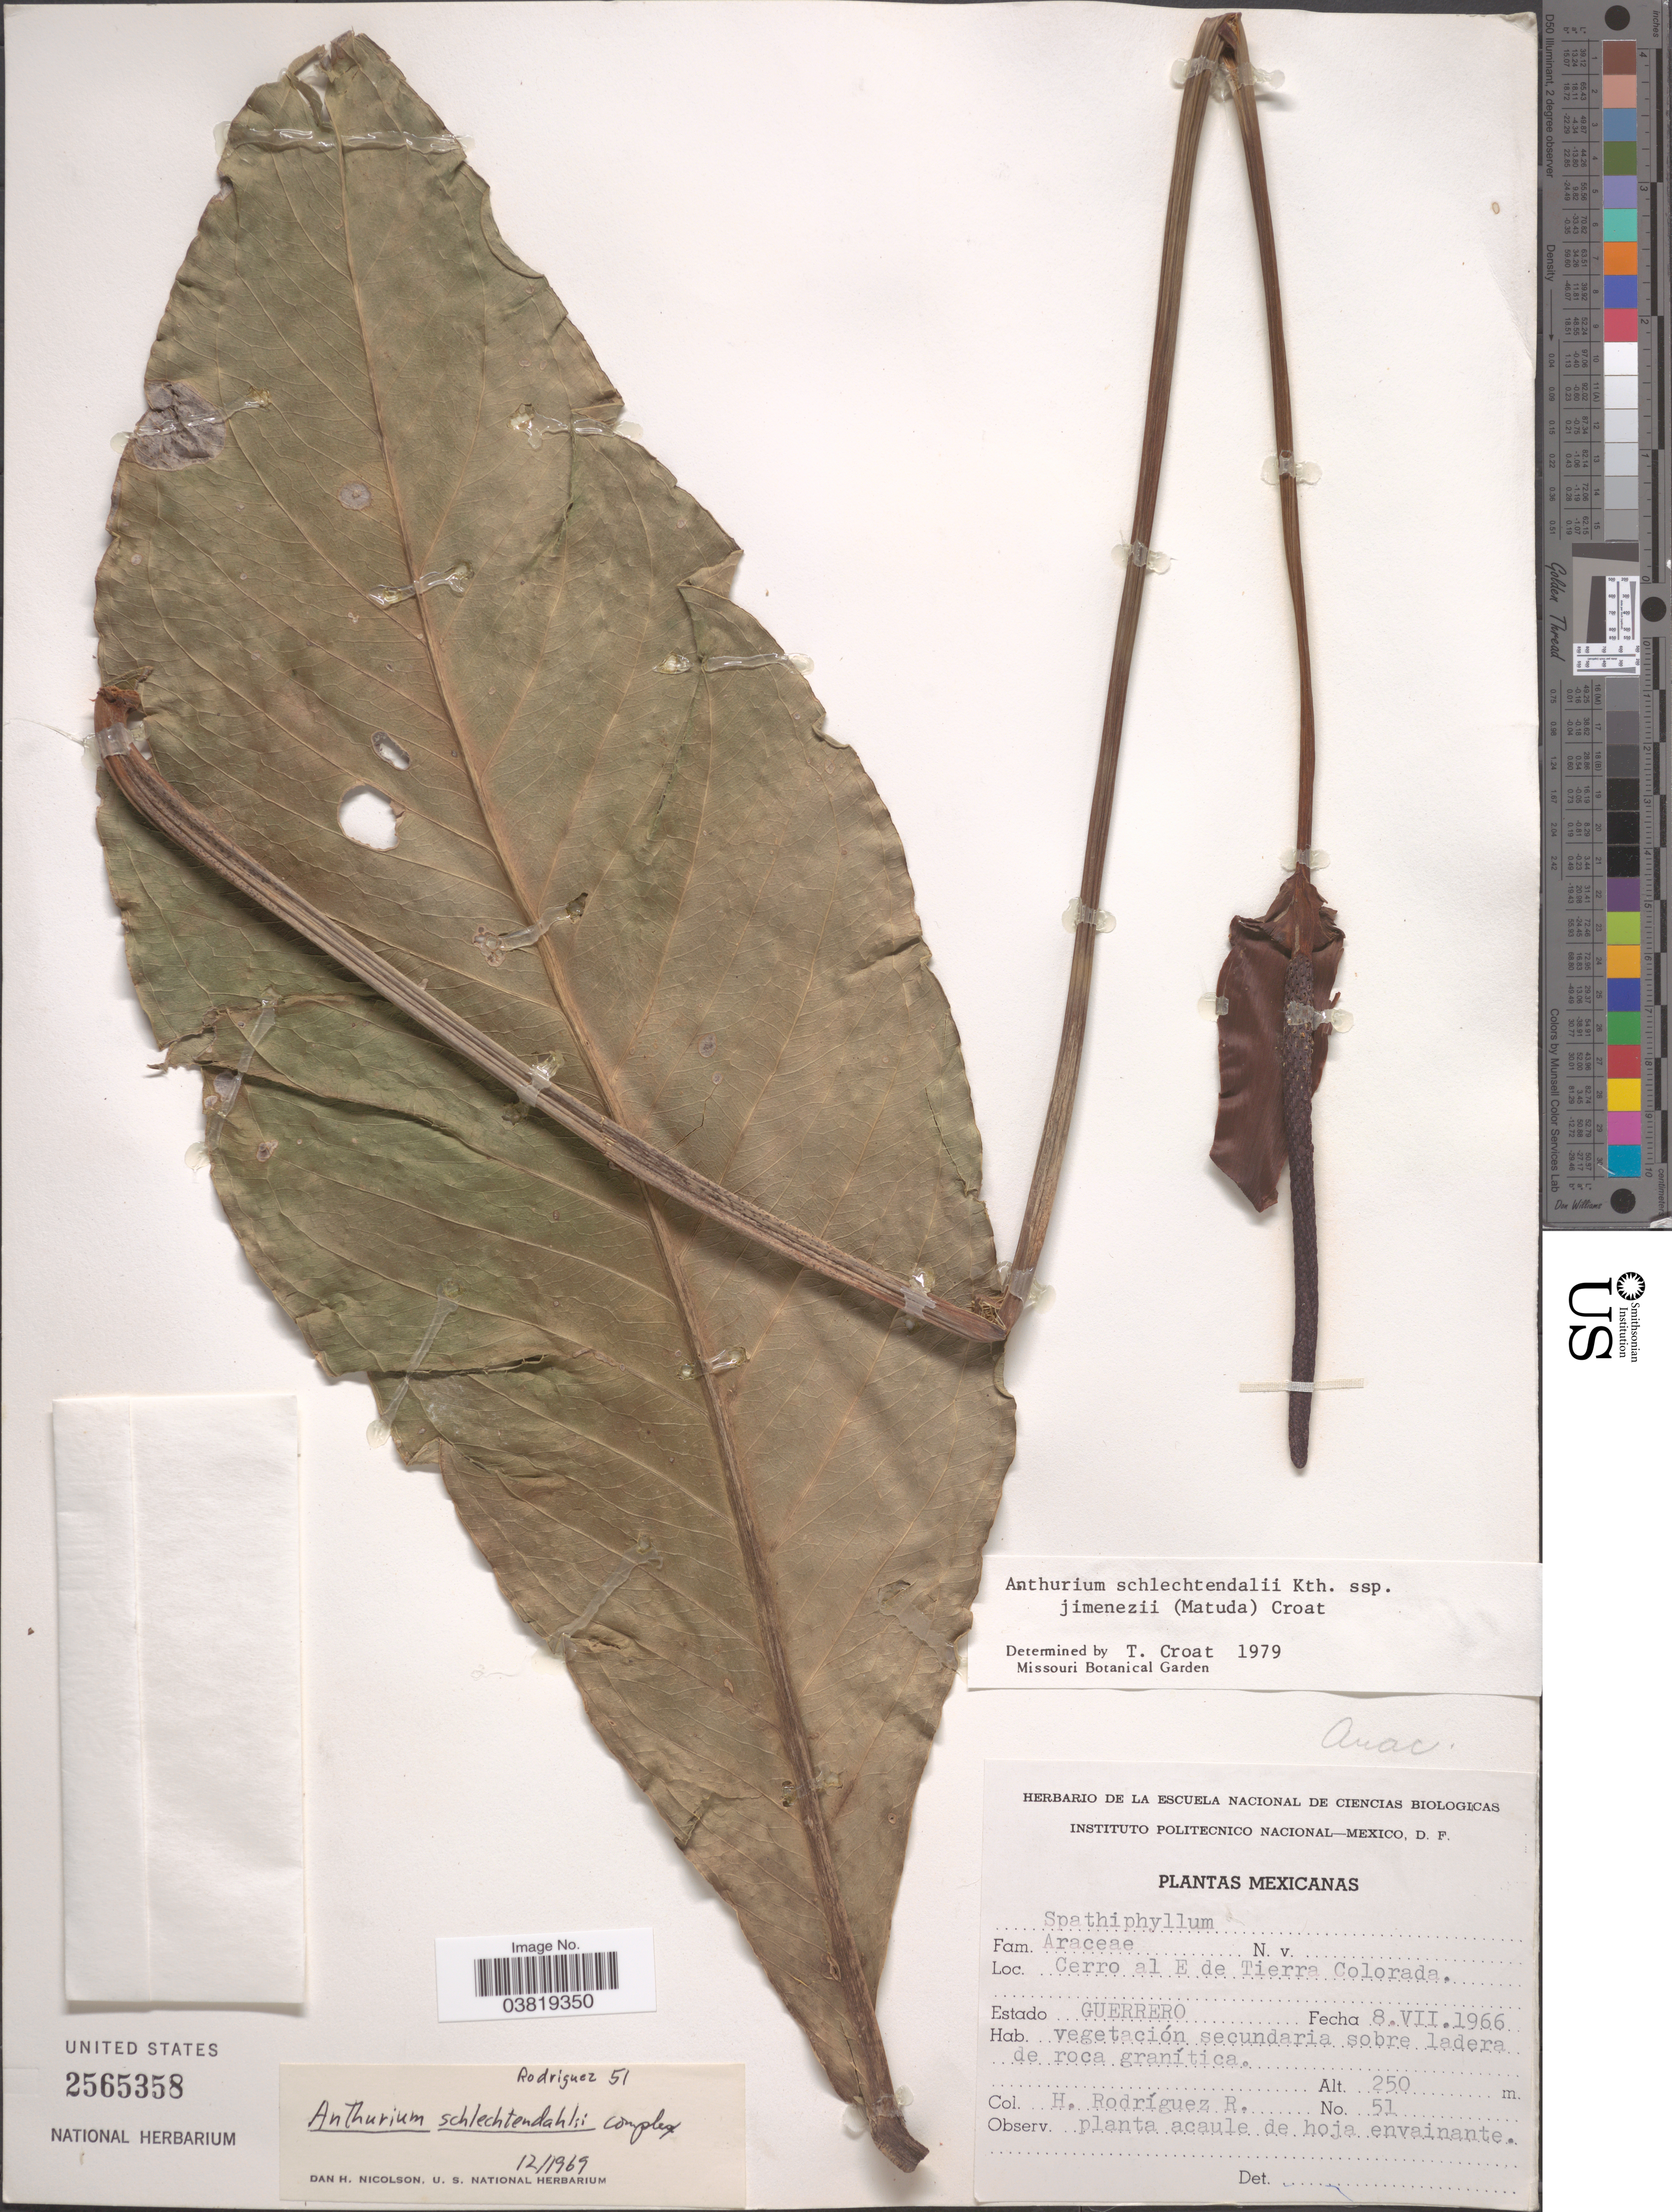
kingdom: Plantae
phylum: Tracheophyta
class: Liliopsida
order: Alismatales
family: Araceae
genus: Anthurium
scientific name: Anthurium schlechtendalii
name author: Kunth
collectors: H. Rodriguez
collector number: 51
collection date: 1966-07-08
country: Mexico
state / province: Guerrero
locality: Cerro al E de Tierra Colorado.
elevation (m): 250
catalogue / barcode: US 2565358